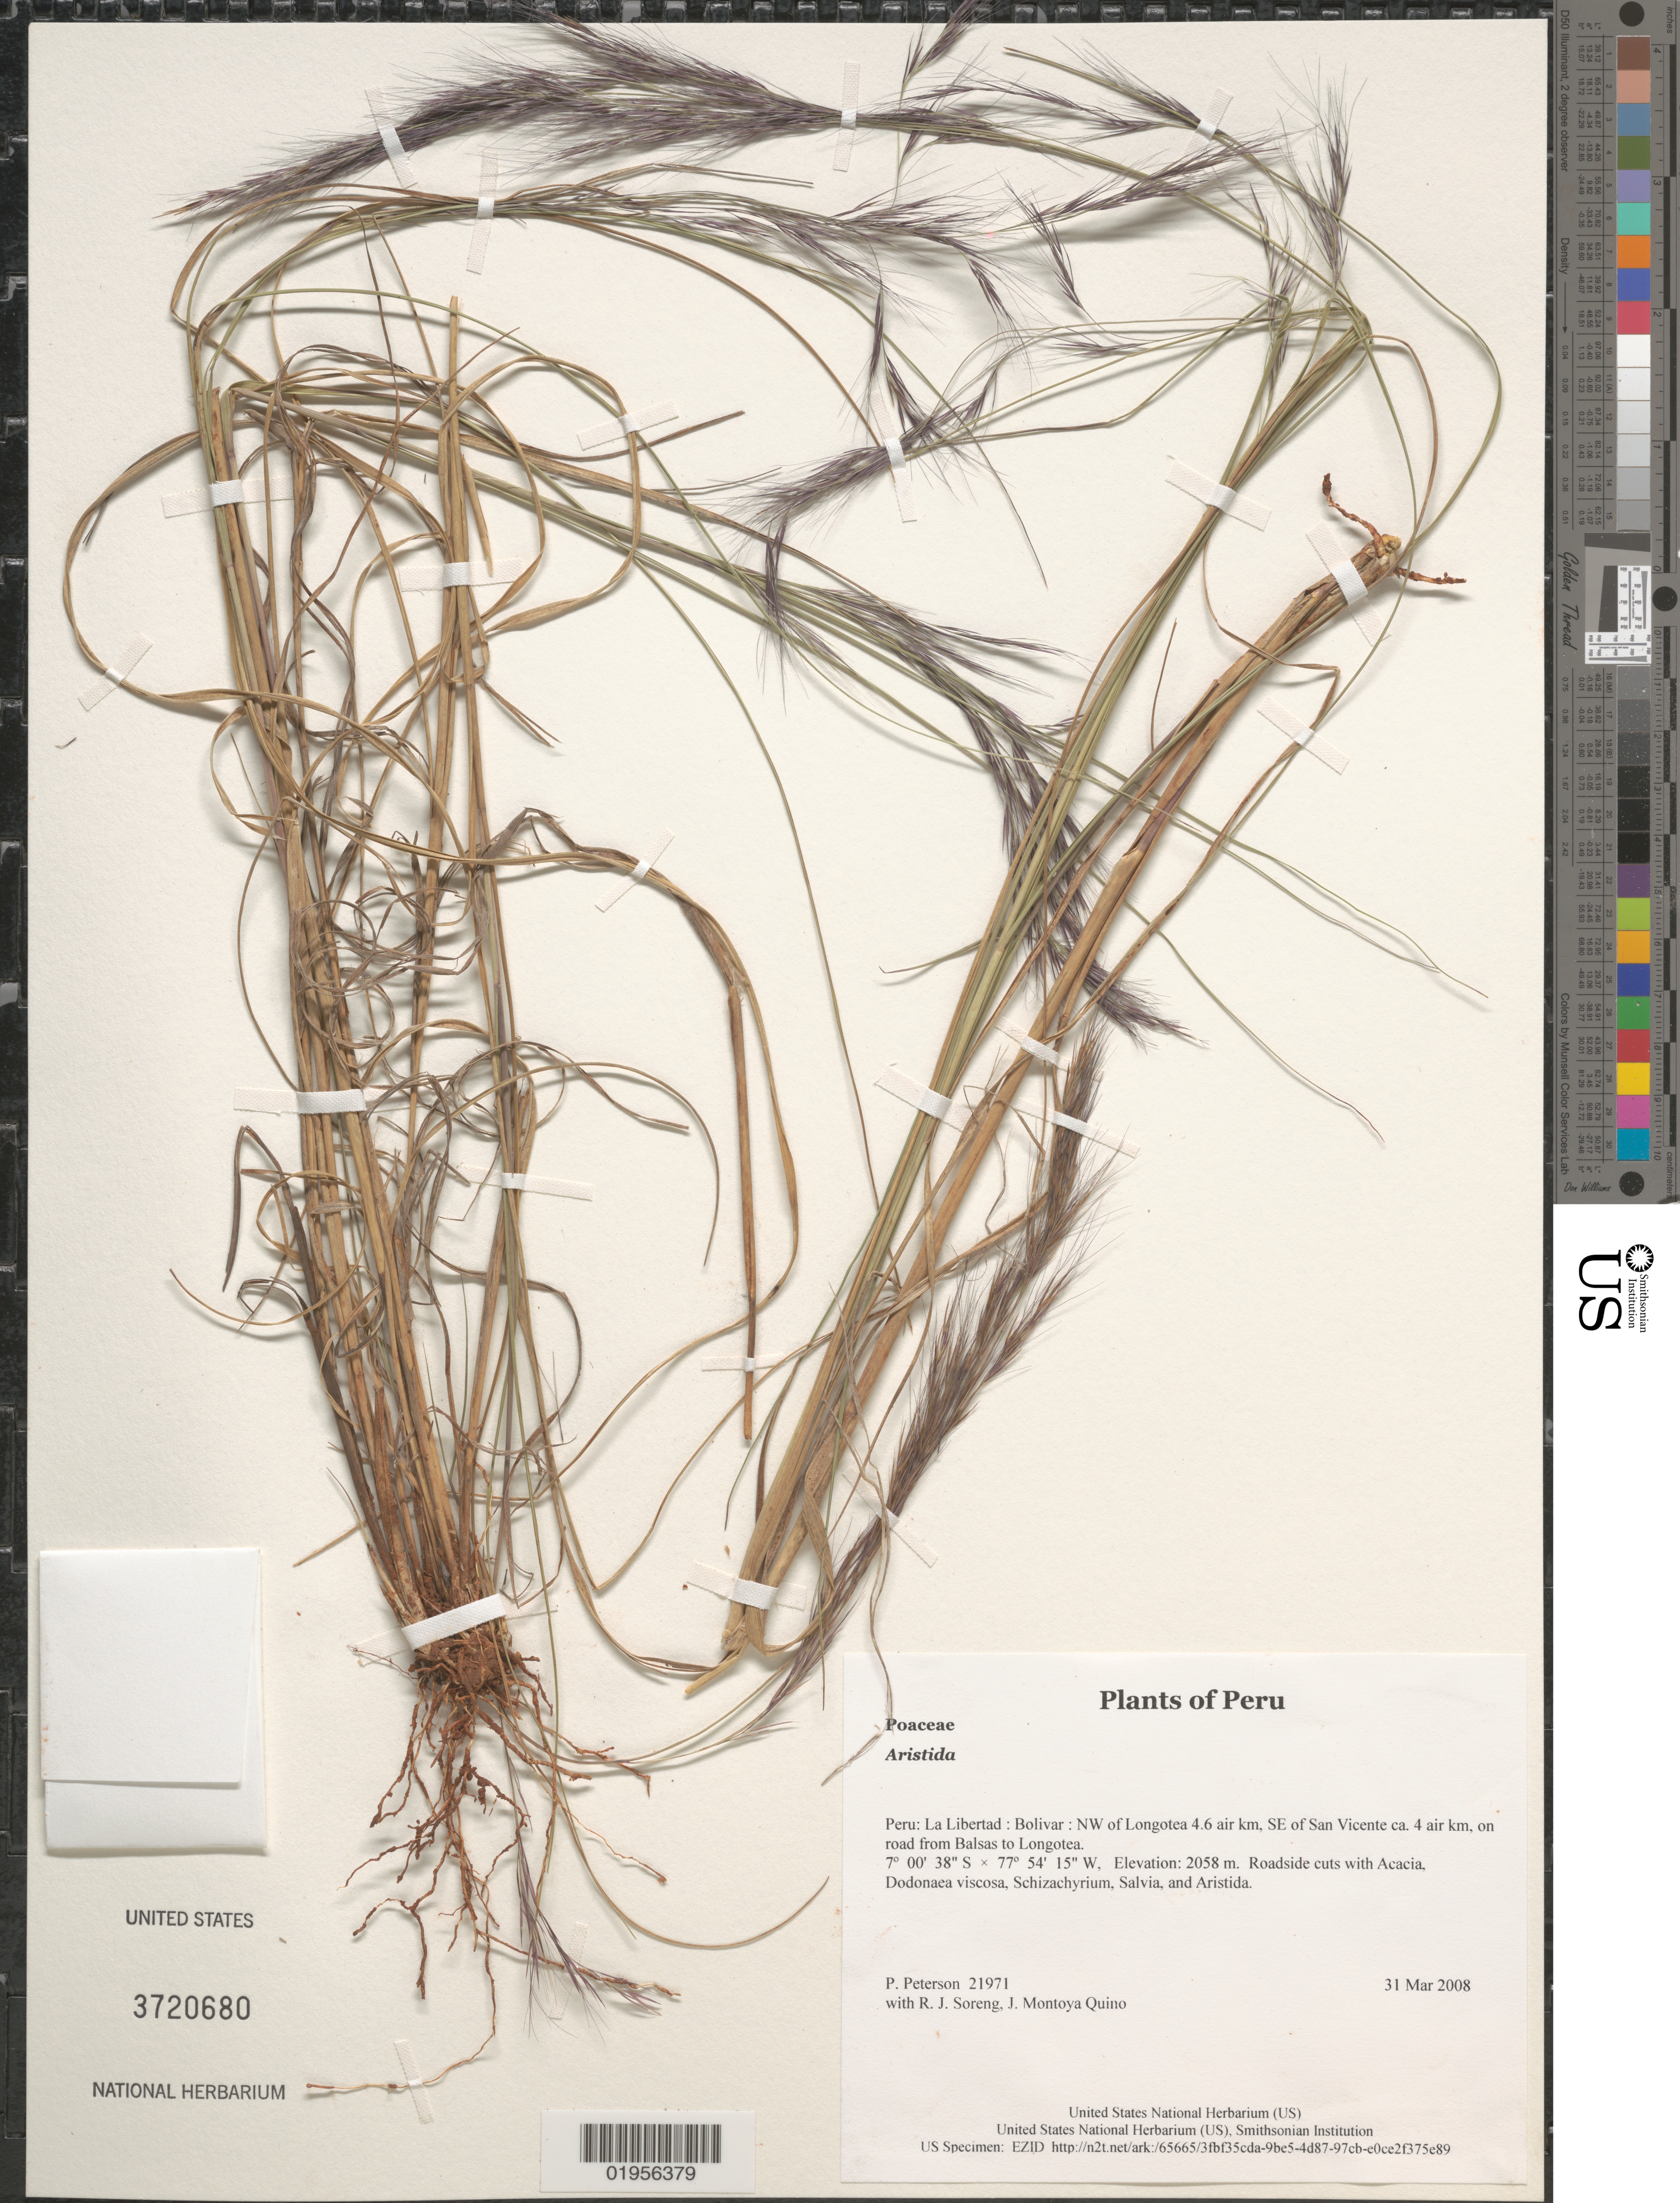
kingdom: Plantae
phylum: Tracheophyta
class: Liliopsida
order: Poales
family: Poaceae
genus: Aristida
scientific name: Aristida sp.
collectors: P. M. Peterson, R. J. Soreng & J. Montoya Quino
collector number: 21971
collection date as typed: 31 Mar 2008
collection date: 2008-03-31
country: Peru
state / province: La Libertad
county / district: Bolívar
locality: NW of Longotea 4.6 air km, SE of San Vicente ca. 4 air km, on road from Balsas to Longotea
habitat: Roadside cuts with Acacia, Dodonaea viscosa, Schizachyrium, Salvia, and Aristida.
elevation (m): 2058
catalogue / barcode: US 3720680